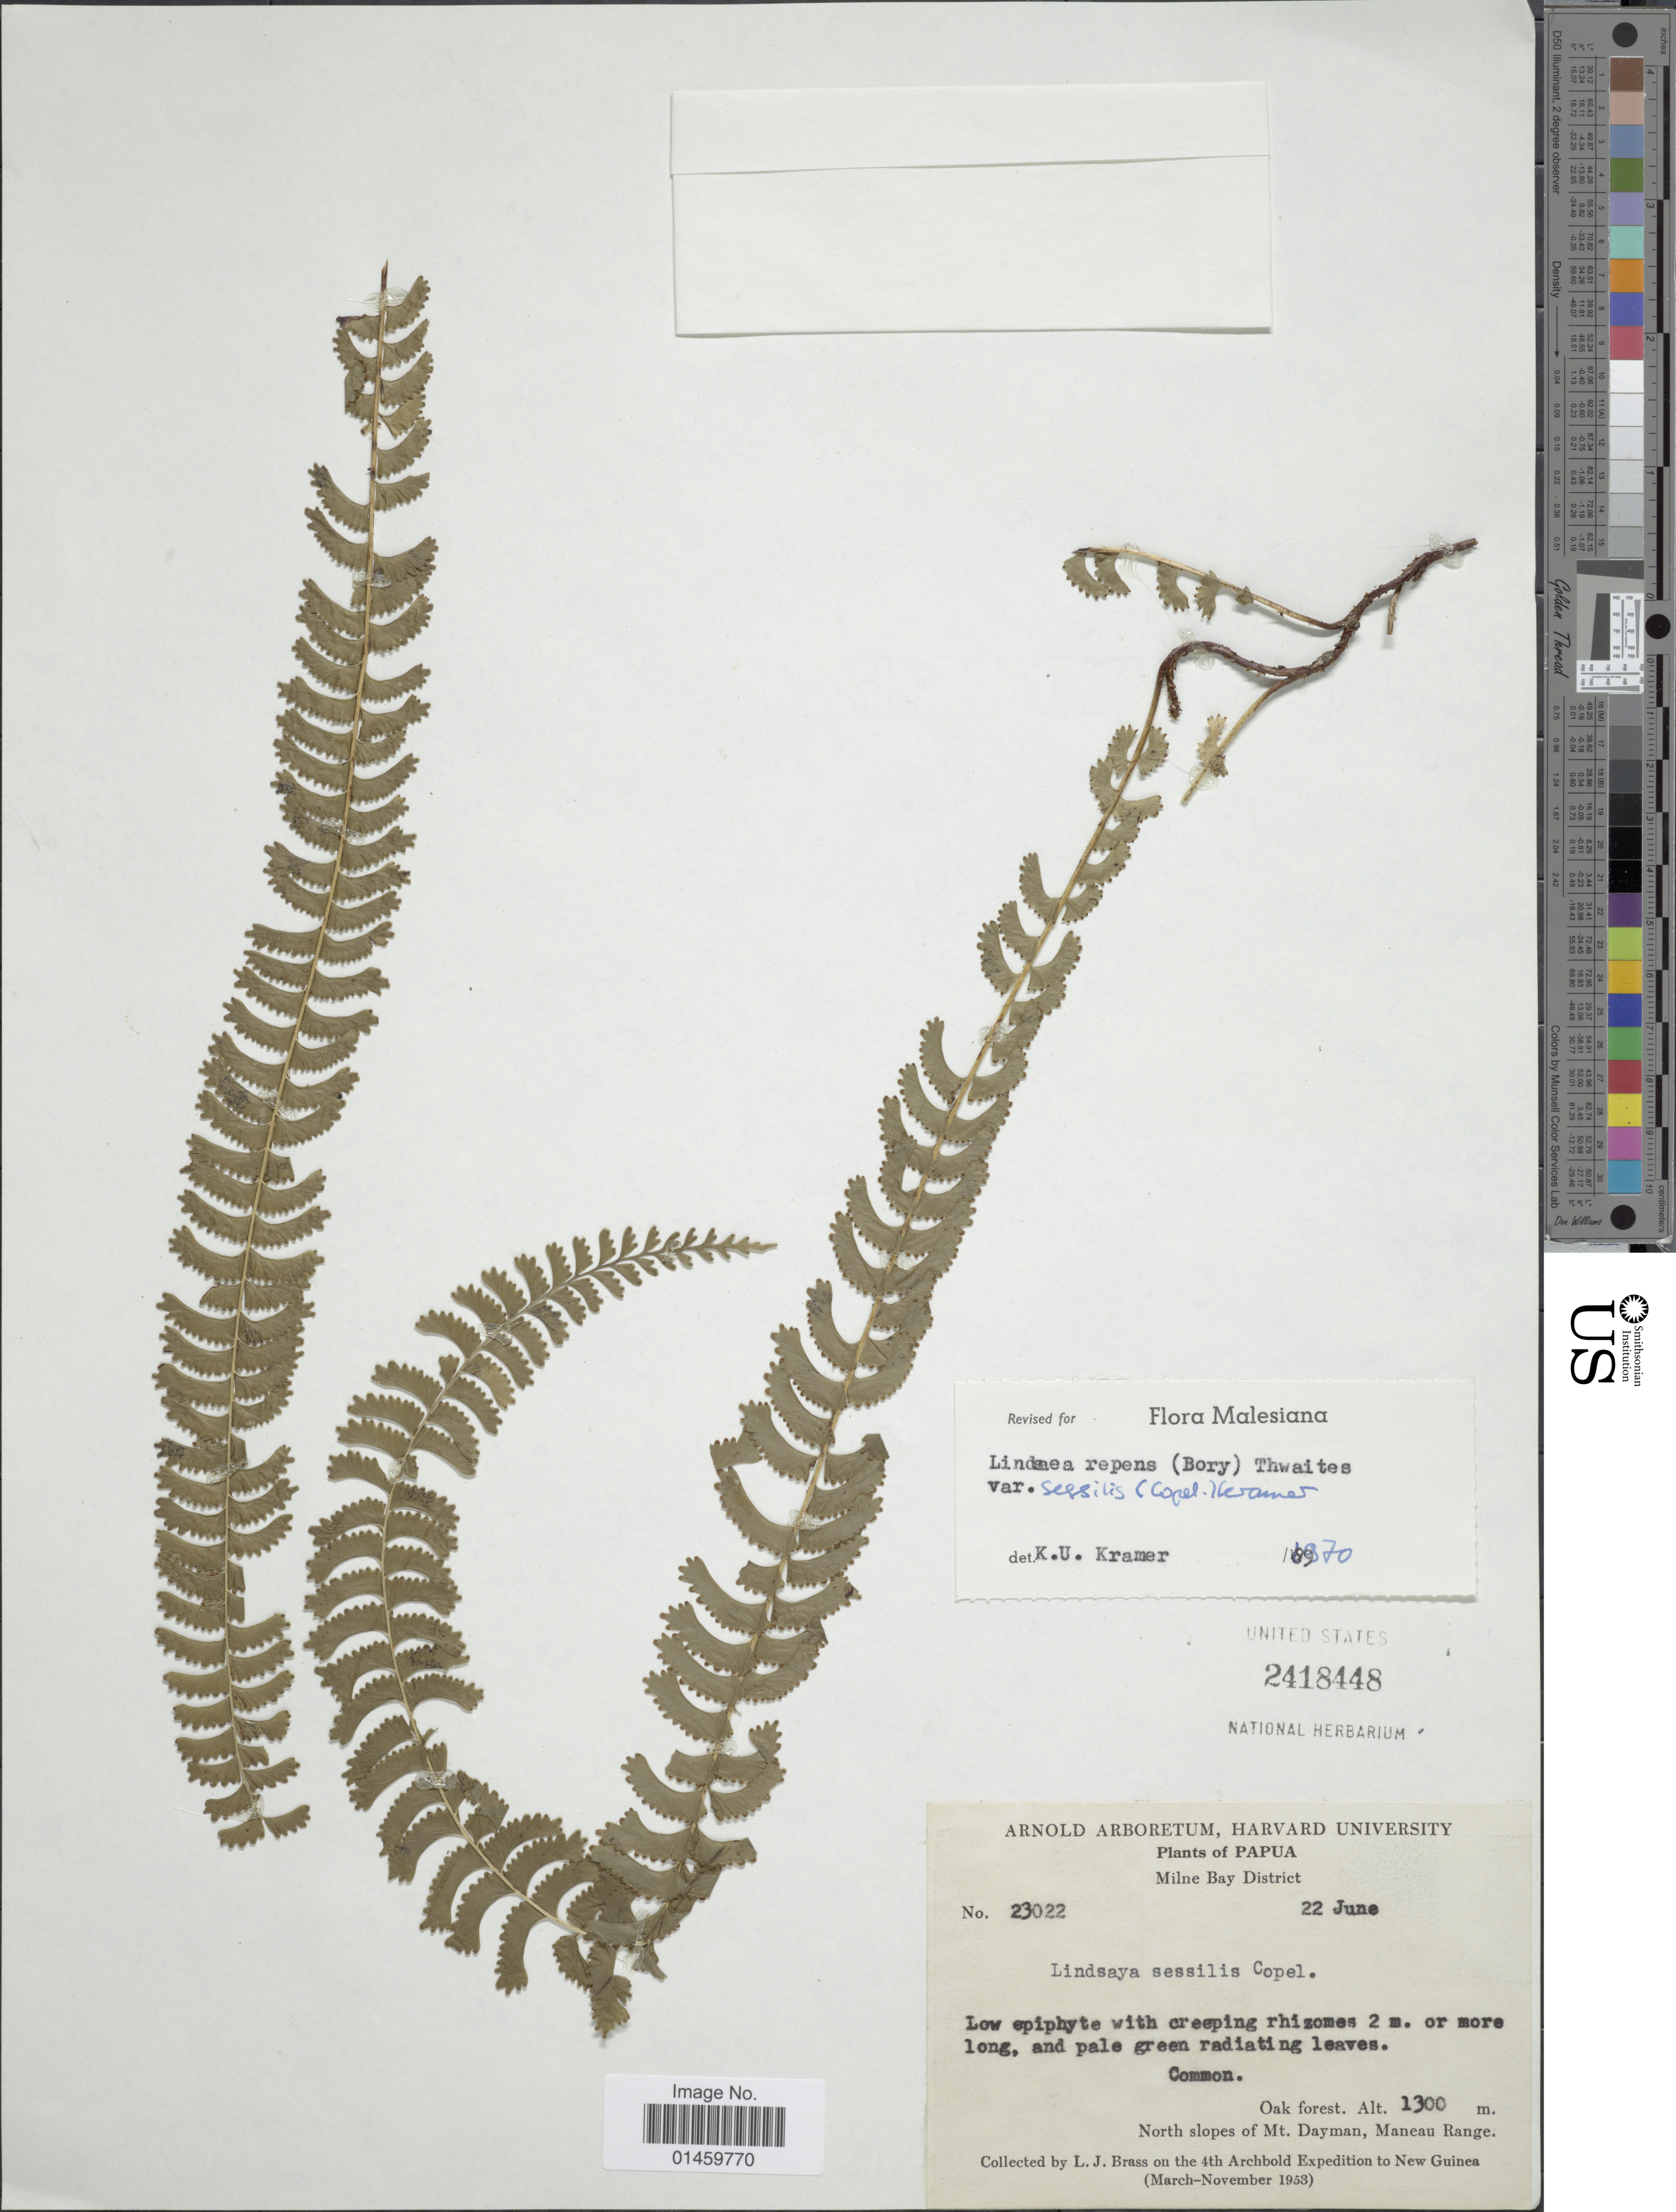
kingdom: Plantae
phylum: Tracheophyta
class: Polypodiopsida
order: Polypodiales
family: Lindsaeaceae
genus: Lindsaea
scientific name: Lindsaea repens var. sessilis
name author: (Copel.) K.U. Kramer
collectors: L. J. Brass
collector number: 23022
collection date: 1953-06-22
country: Papua New Guinea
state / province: Milne Bay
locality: Milne Bay District. Papua. North slopes of Mt. Dayman, Maneau Range.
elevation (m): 1300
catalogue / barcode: US 2418448